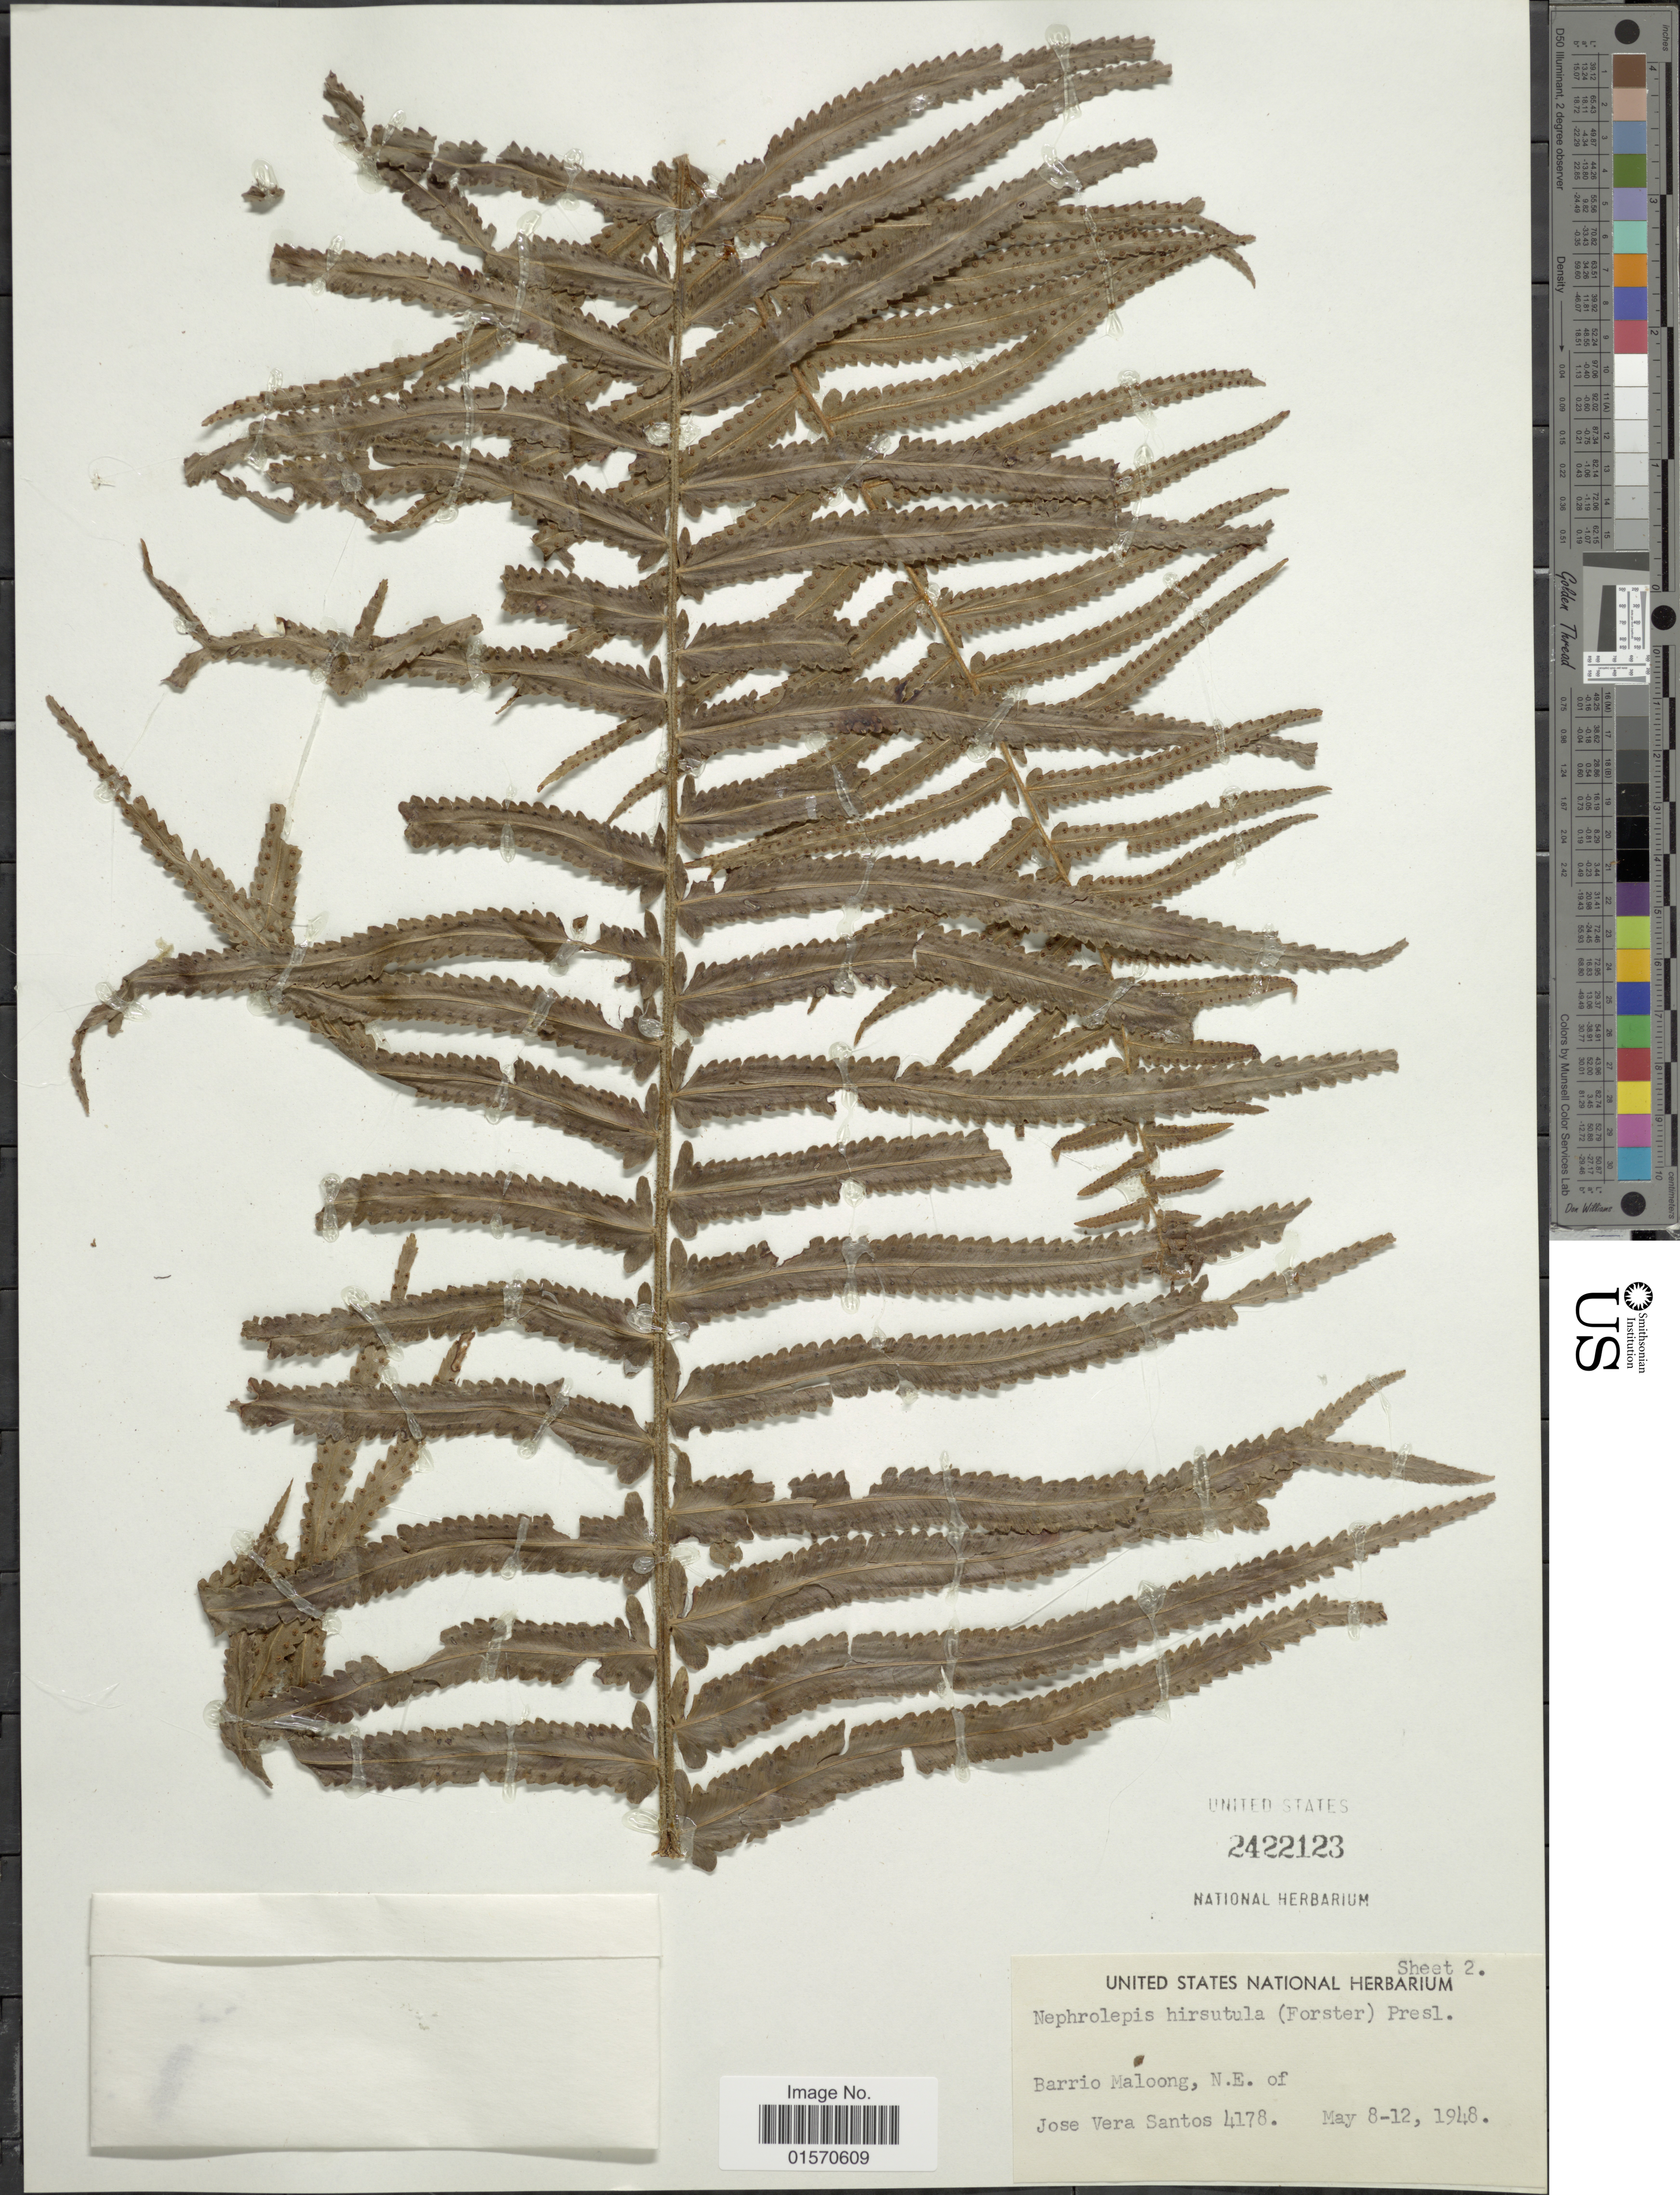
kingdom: Plantae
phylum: Tracheophyta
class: Polypodiopsida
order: Polypodiales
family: Nephrolepidaceae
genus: Nephrolepis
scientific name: Nephrolepis hirsutula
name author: (G. Forst.) C. Presl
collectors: J. Santos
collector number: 4178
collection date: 1948-05-08/1948-05-12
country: Philippines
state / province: Zamboanga Peninsula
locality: Barrio Maloong, N.E. of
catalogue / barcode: US 2422123